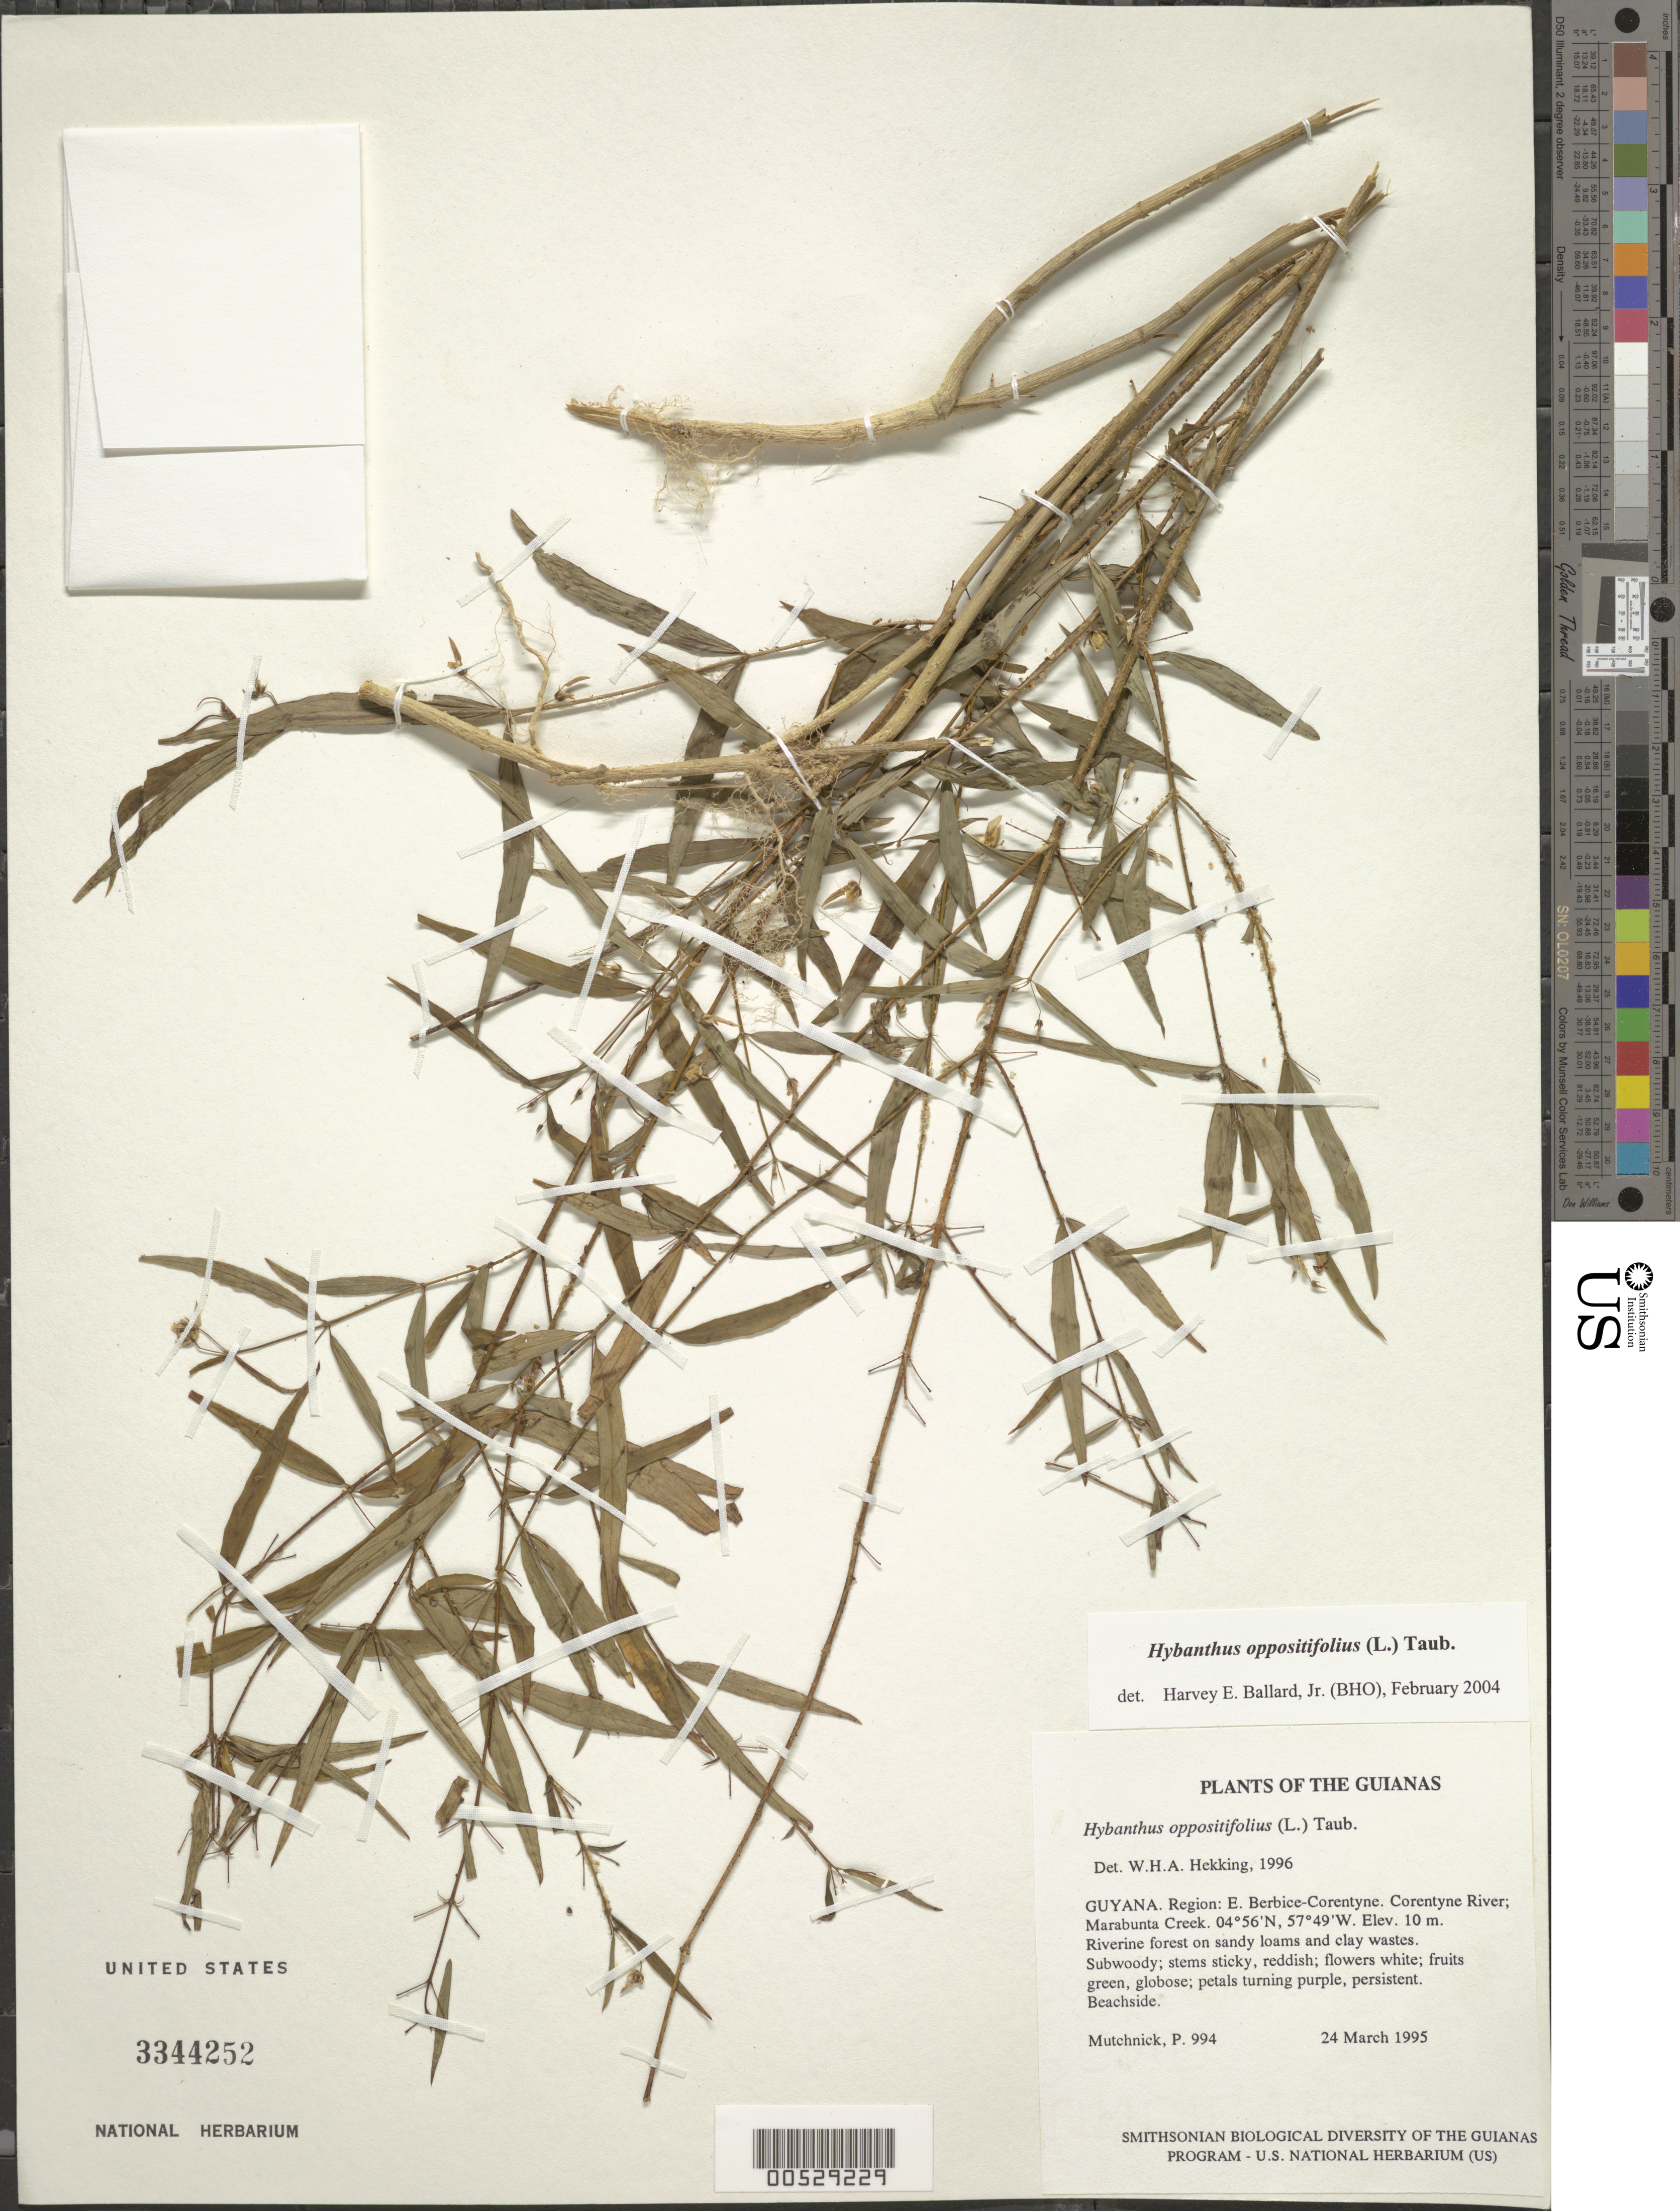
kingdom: Plantae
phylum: Tracheophyta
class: Magnoliopsida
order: Malpighiales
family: Violaceae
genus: Pombalia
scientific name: Pombalia oppositifolia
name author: (L.) Paula-Souza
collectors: P. Mutchnick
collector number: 994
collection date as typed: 24 March 1995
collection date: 1995-03-24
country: Guyana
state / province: E. Berbice-Corentyne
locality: Corentyne River; Marabunta Creek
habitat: Riverine forest on sandy loams and clay wastes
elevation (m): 10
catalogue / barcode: US 3344252